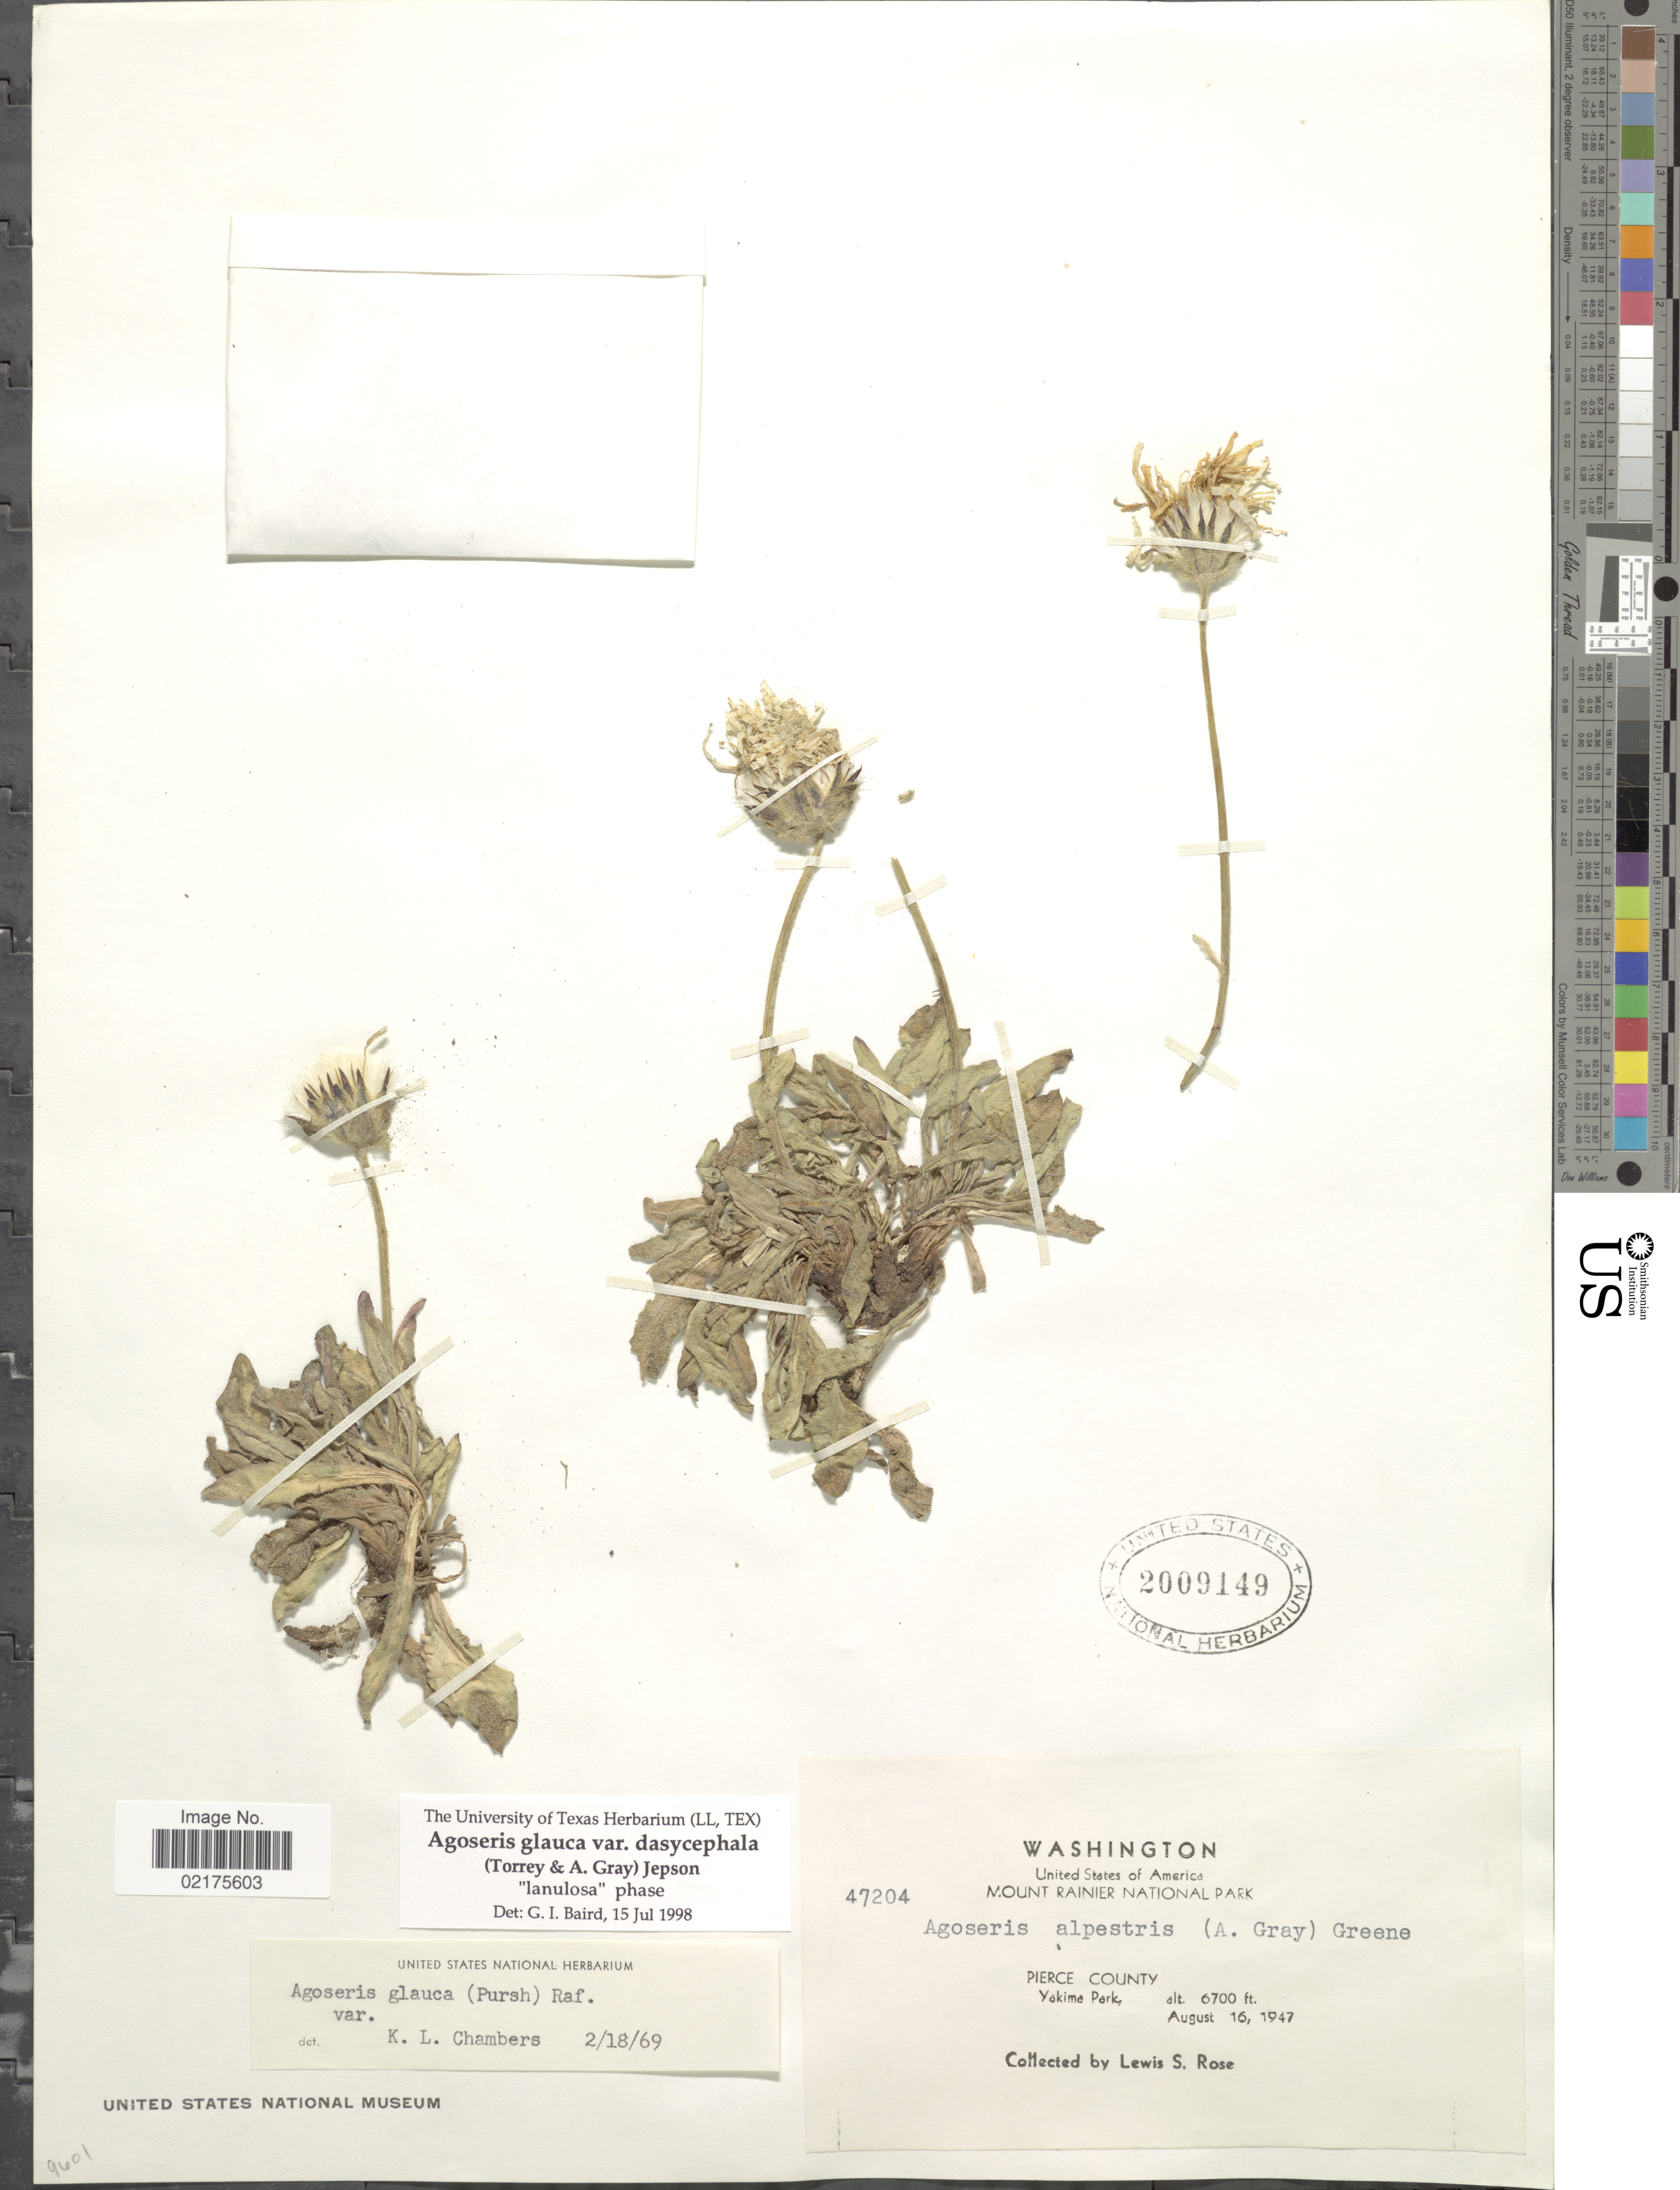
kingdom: Plantae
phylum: Tracheophyta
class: Magnoliopsida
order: Asterales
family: Asteraceae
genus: Agoseris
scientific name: Agoseris glauca var. dasycephala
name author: (Torr. & A. Gray) Jeps.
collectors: L. S. Rose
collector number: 47204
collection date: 1947-08-16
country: United States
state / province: Washington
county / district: Pierce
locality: Mount Rainier National Park. Pierce County, Yakima Park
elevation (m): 2042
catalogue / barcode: US 2009149